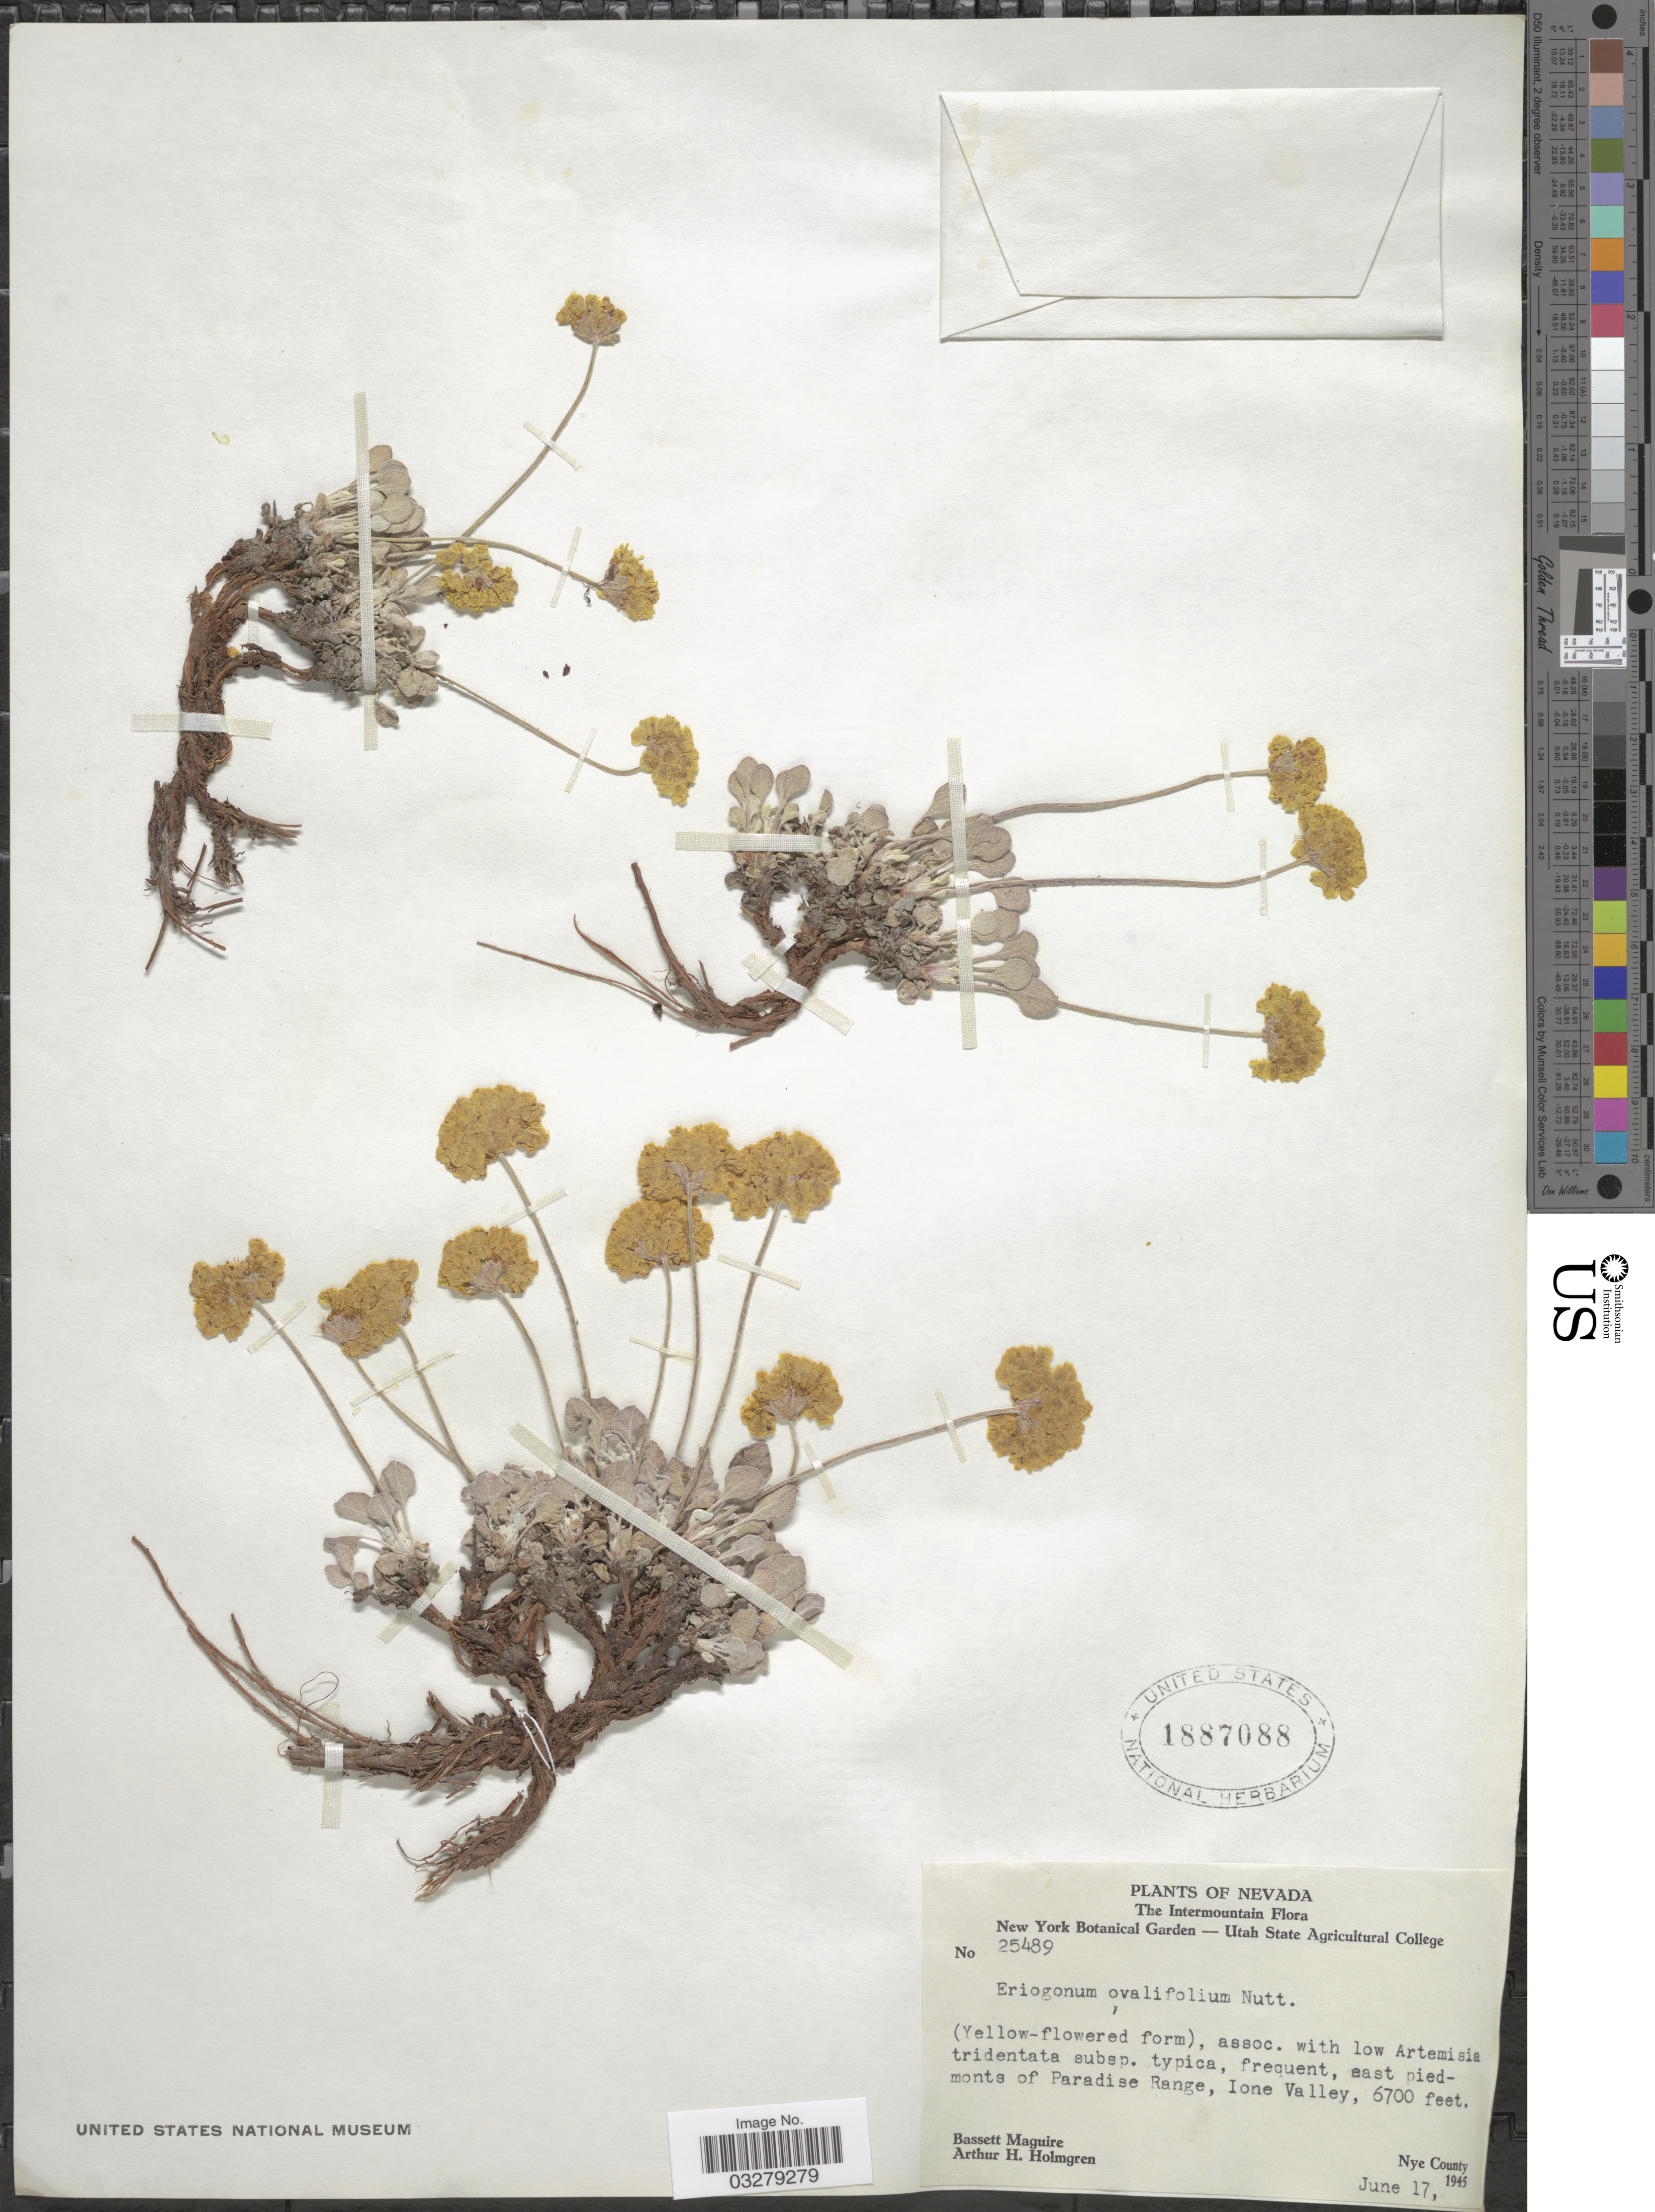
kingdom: Plantae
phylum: Tracheophyta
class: Magnoliopsida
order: Caryophyllales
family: Polygonaceae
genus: Eriogonum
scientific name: Eriogonum ovalifolium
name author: Nutt.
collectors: B. Maguire & A. H. Holmgren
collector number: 25489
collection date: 1945-06-17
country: United States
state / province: Nevada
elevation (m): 2042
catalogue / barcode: US 1887088